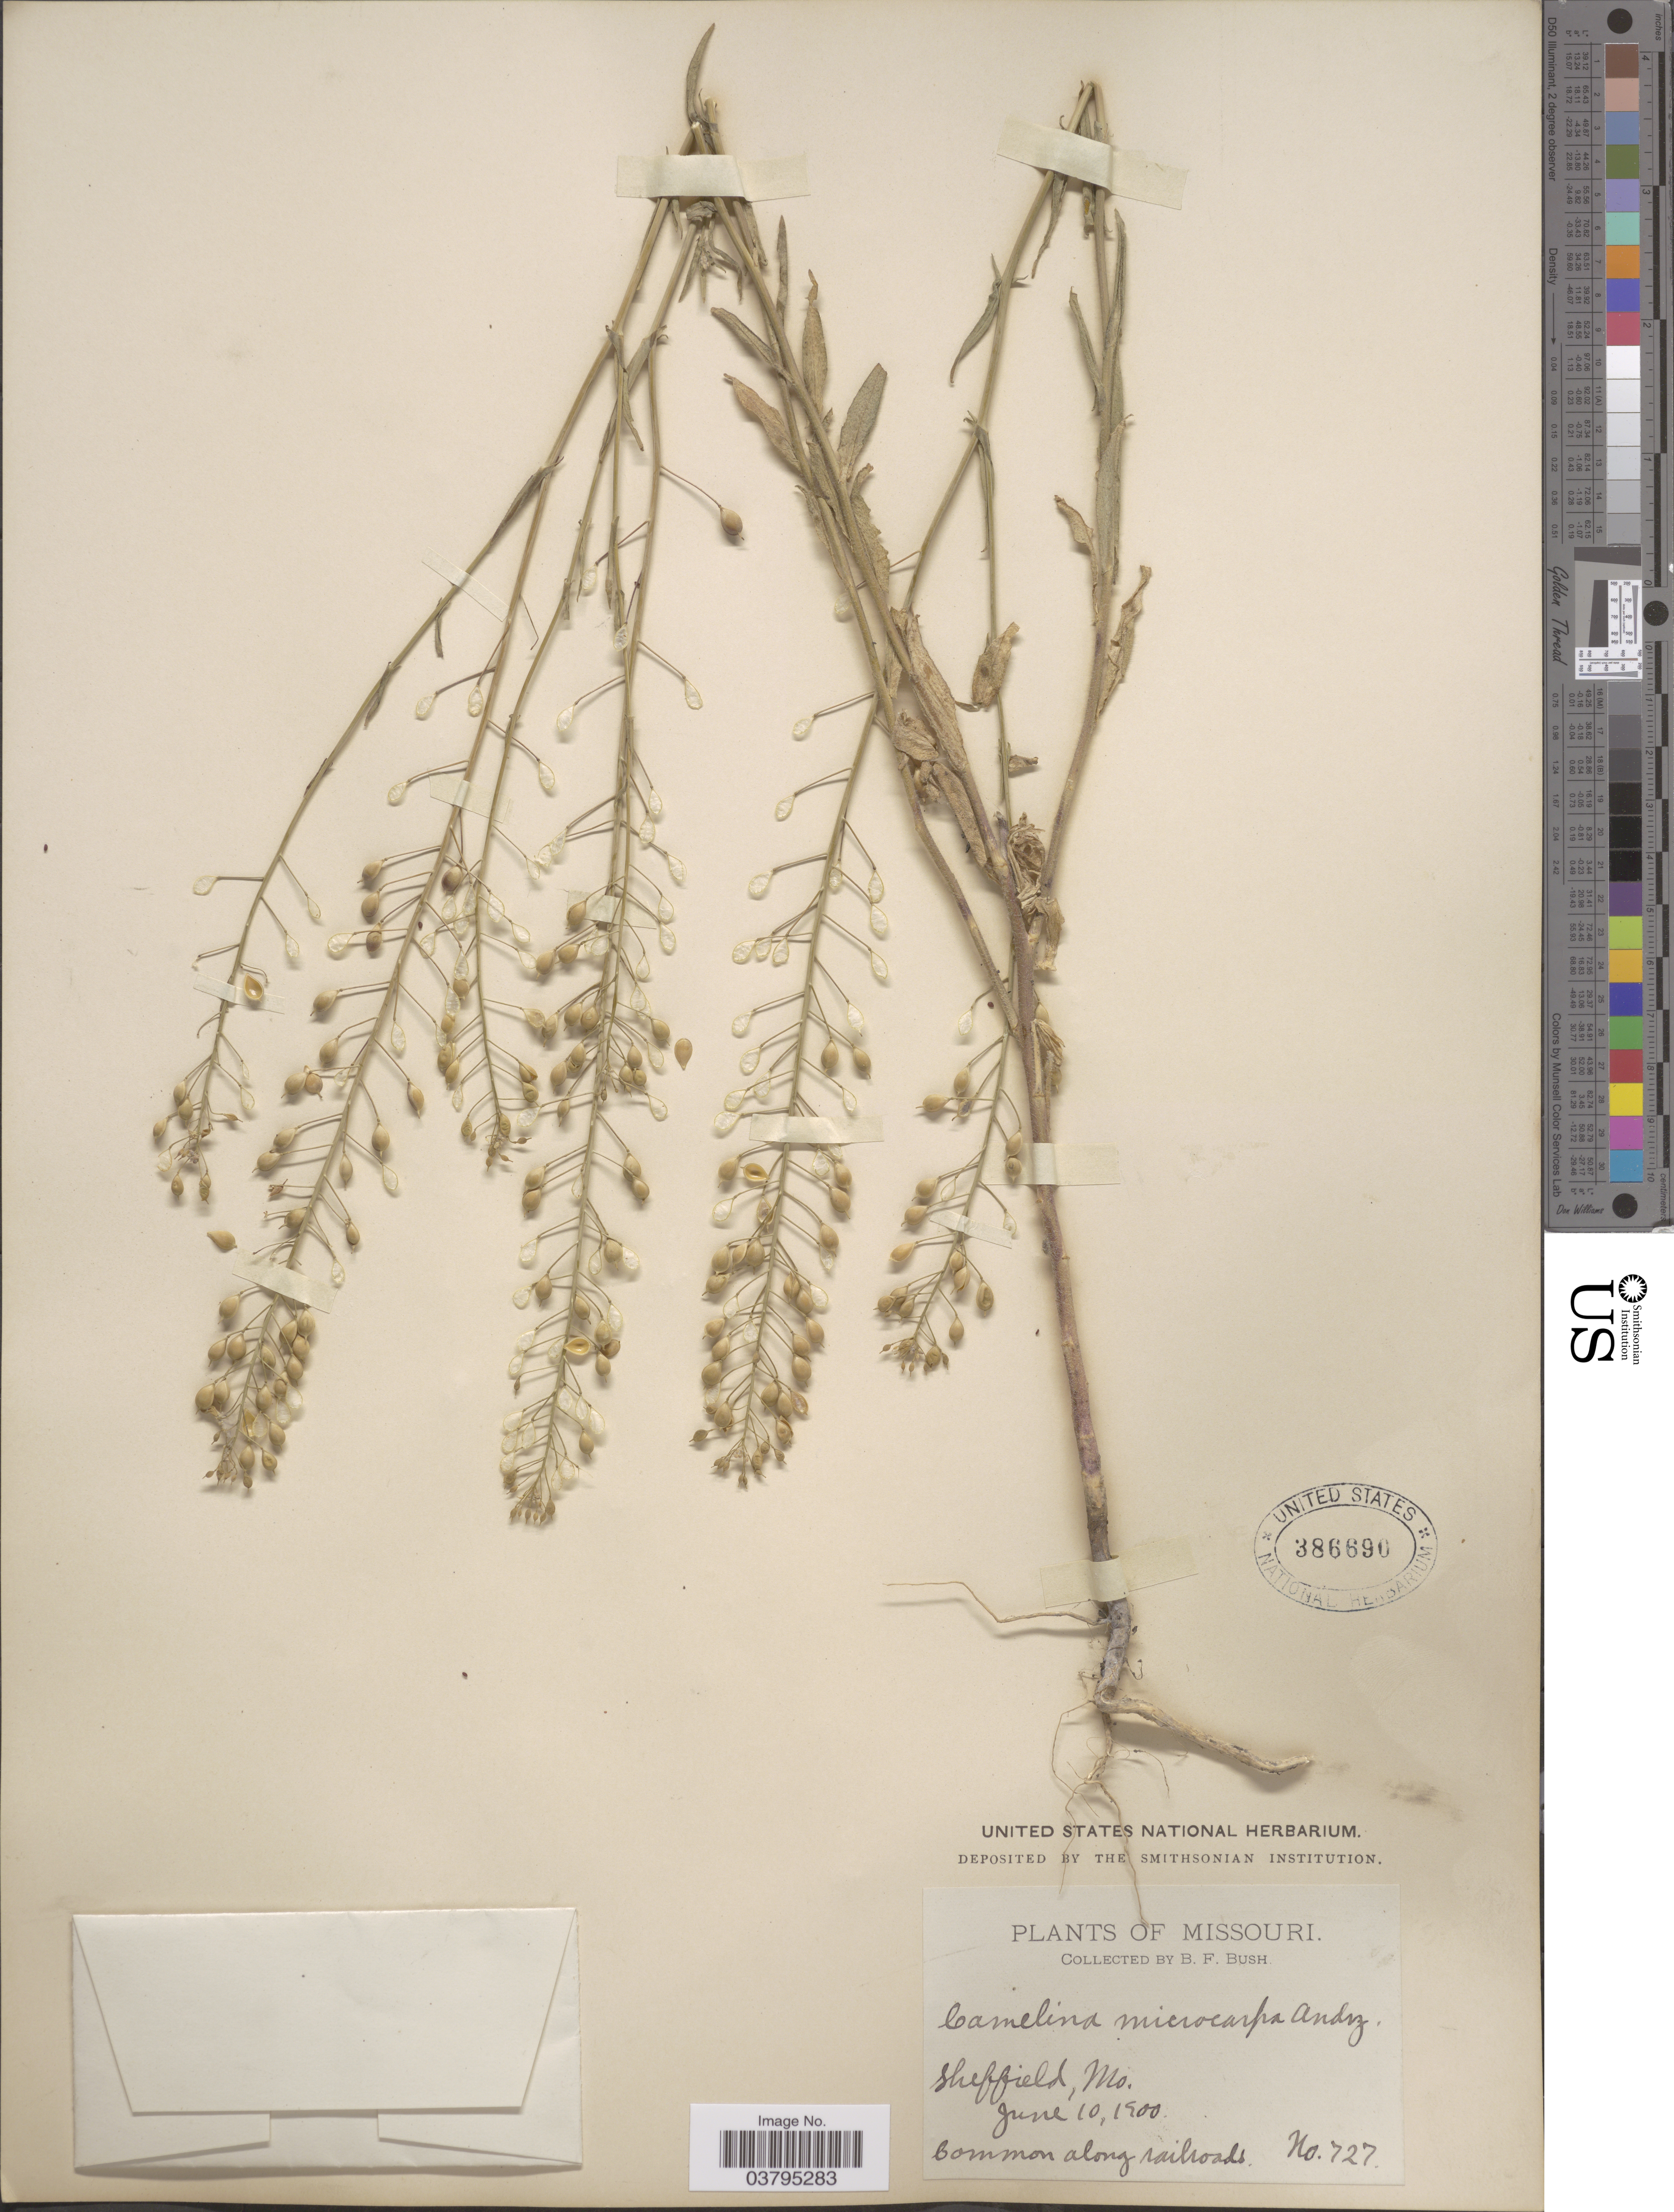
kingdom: Plantae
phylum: Tracheophyta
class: Magnoliopsida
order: Brassicales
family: Brassicaceae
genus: Camelina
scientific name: Camelina microcarpa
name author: DC.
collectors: B. F. Bush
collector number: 727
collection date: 1900-06-10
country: United States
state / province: Missouri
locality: Sheffield. Common along railroads.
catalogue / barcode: US 386690